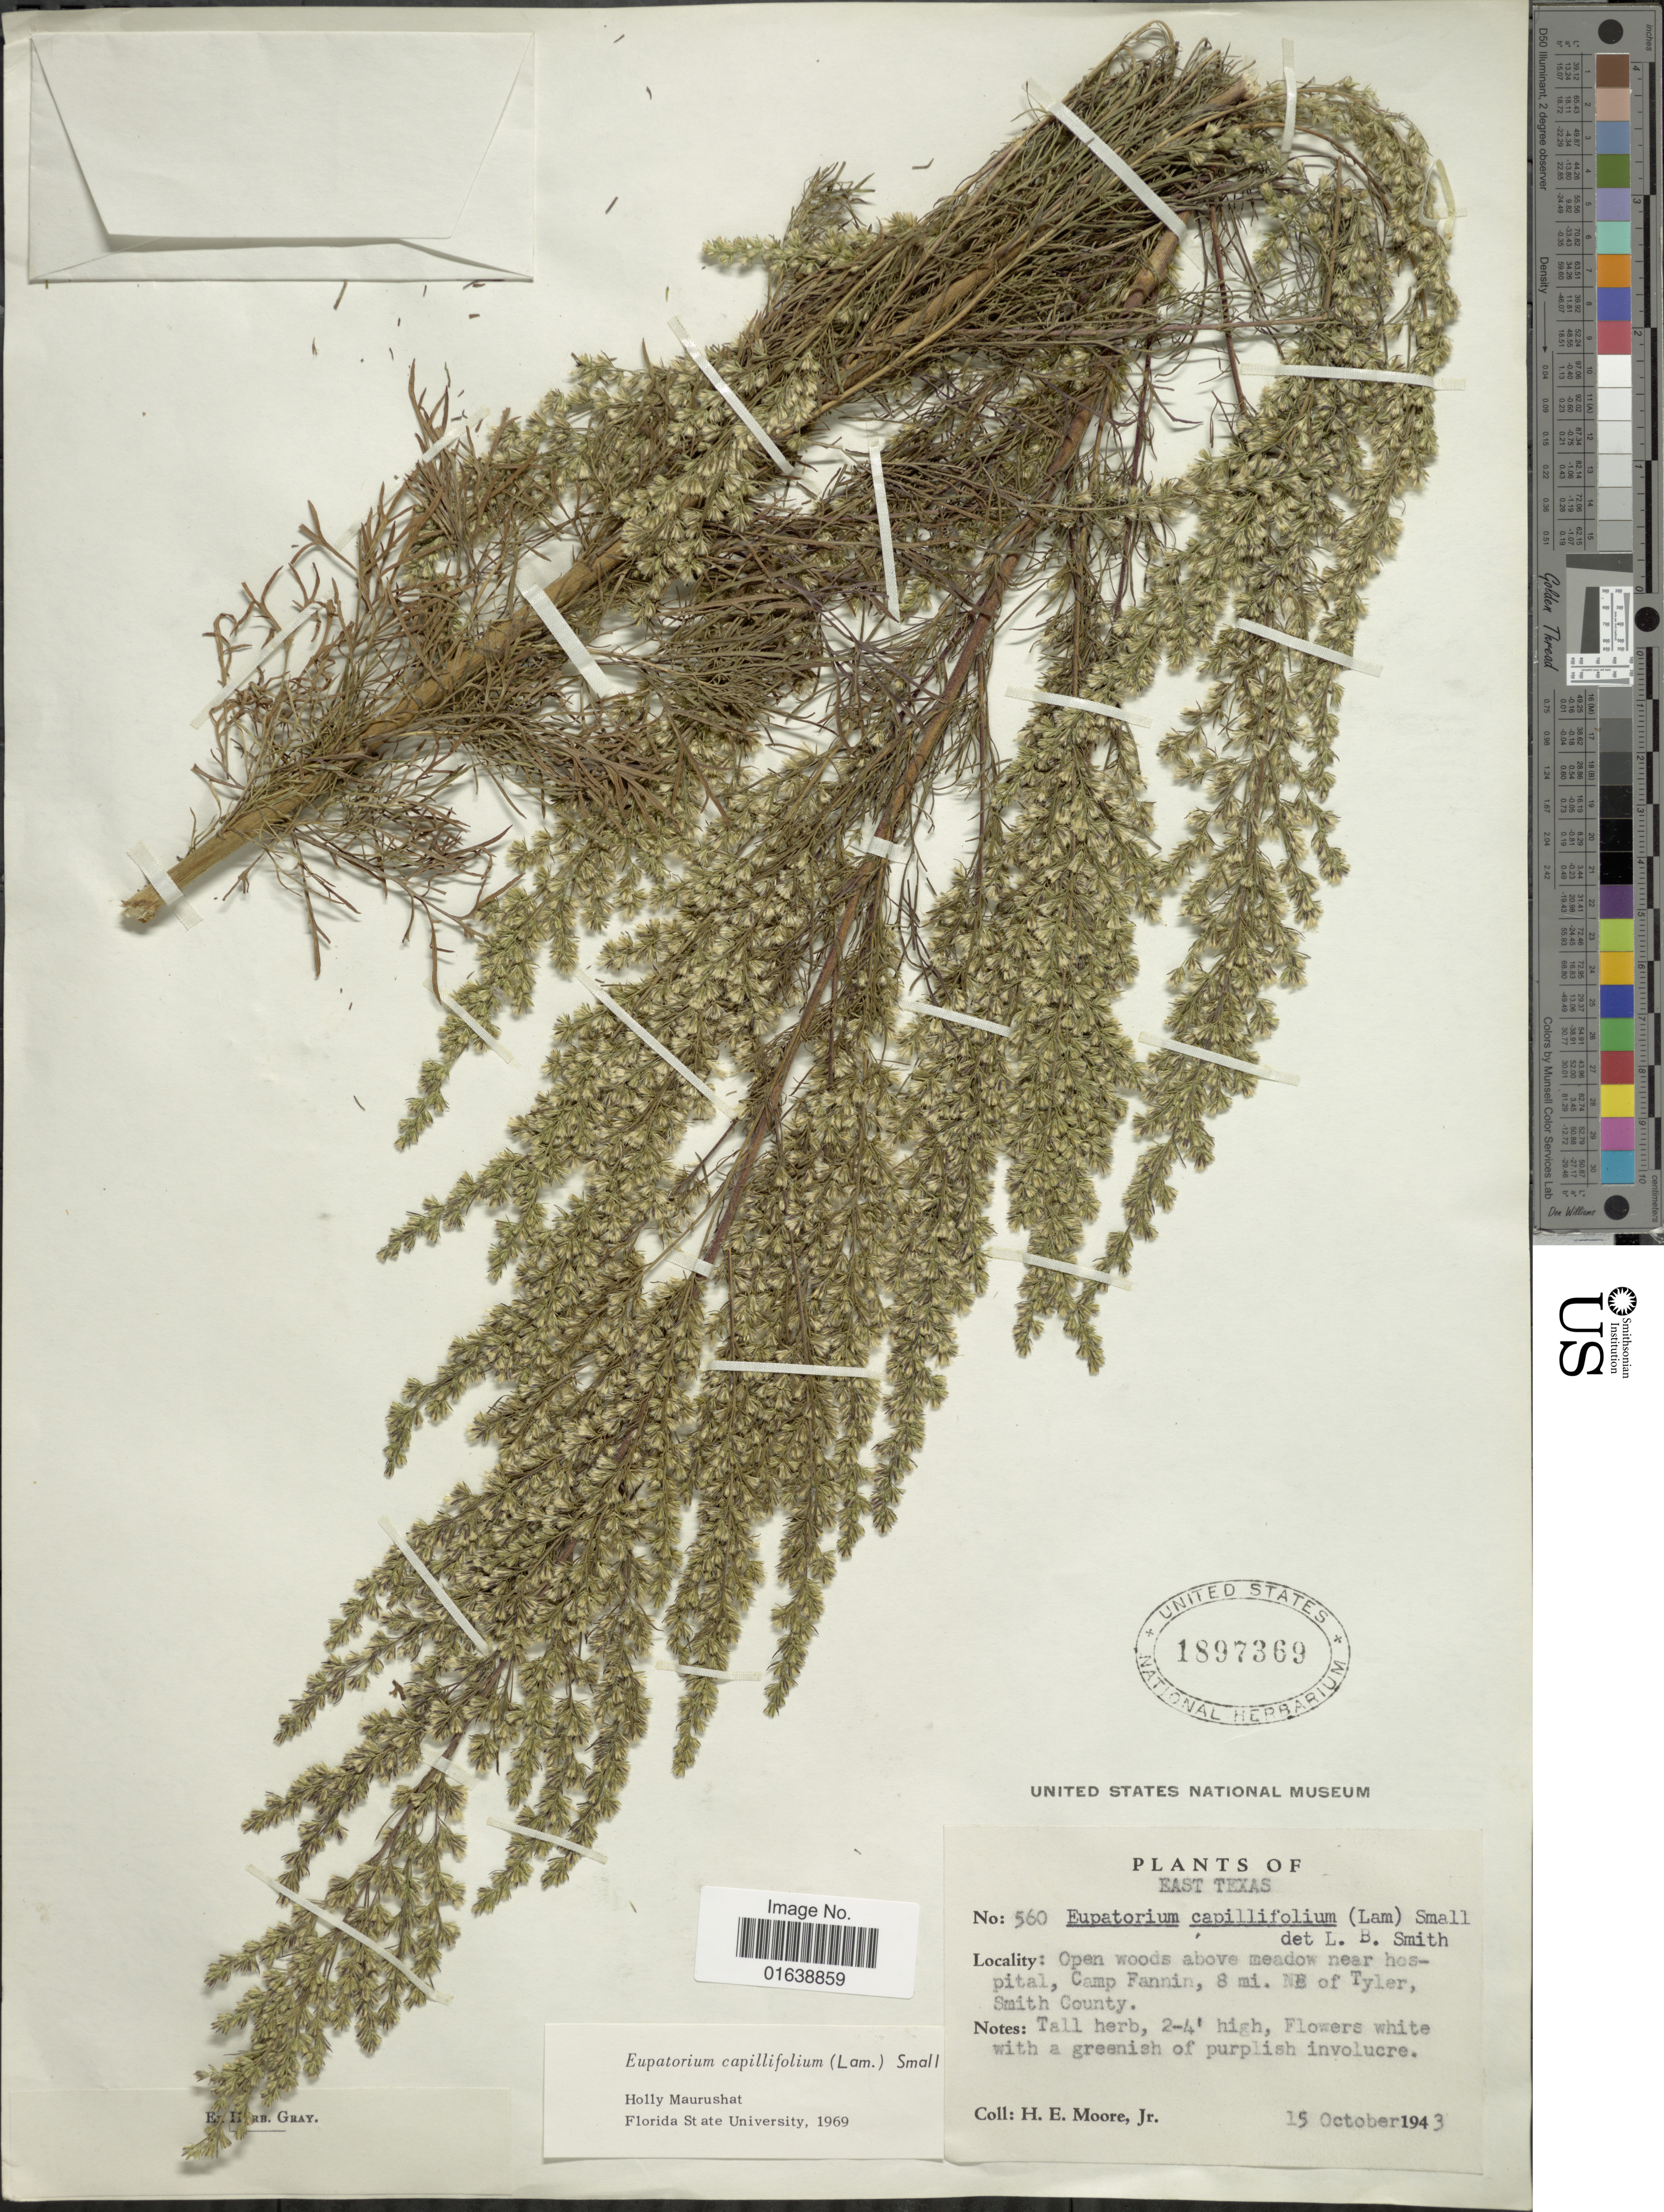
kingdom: Plantae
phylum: Tracheophyta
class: Magnoliopsida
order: Asterales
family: Asteraceae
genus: Eupatorium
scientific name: Eupatorium capillifolium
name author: (Lam.) Small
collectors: H. Moore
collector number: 560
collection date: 1943-10-15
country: United States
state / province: Texas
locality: East Texas. Open woods above meadow near hospital, Camp Fannin, 8 mi. NE of Tyler, Smith County.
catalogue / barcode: US 1897363